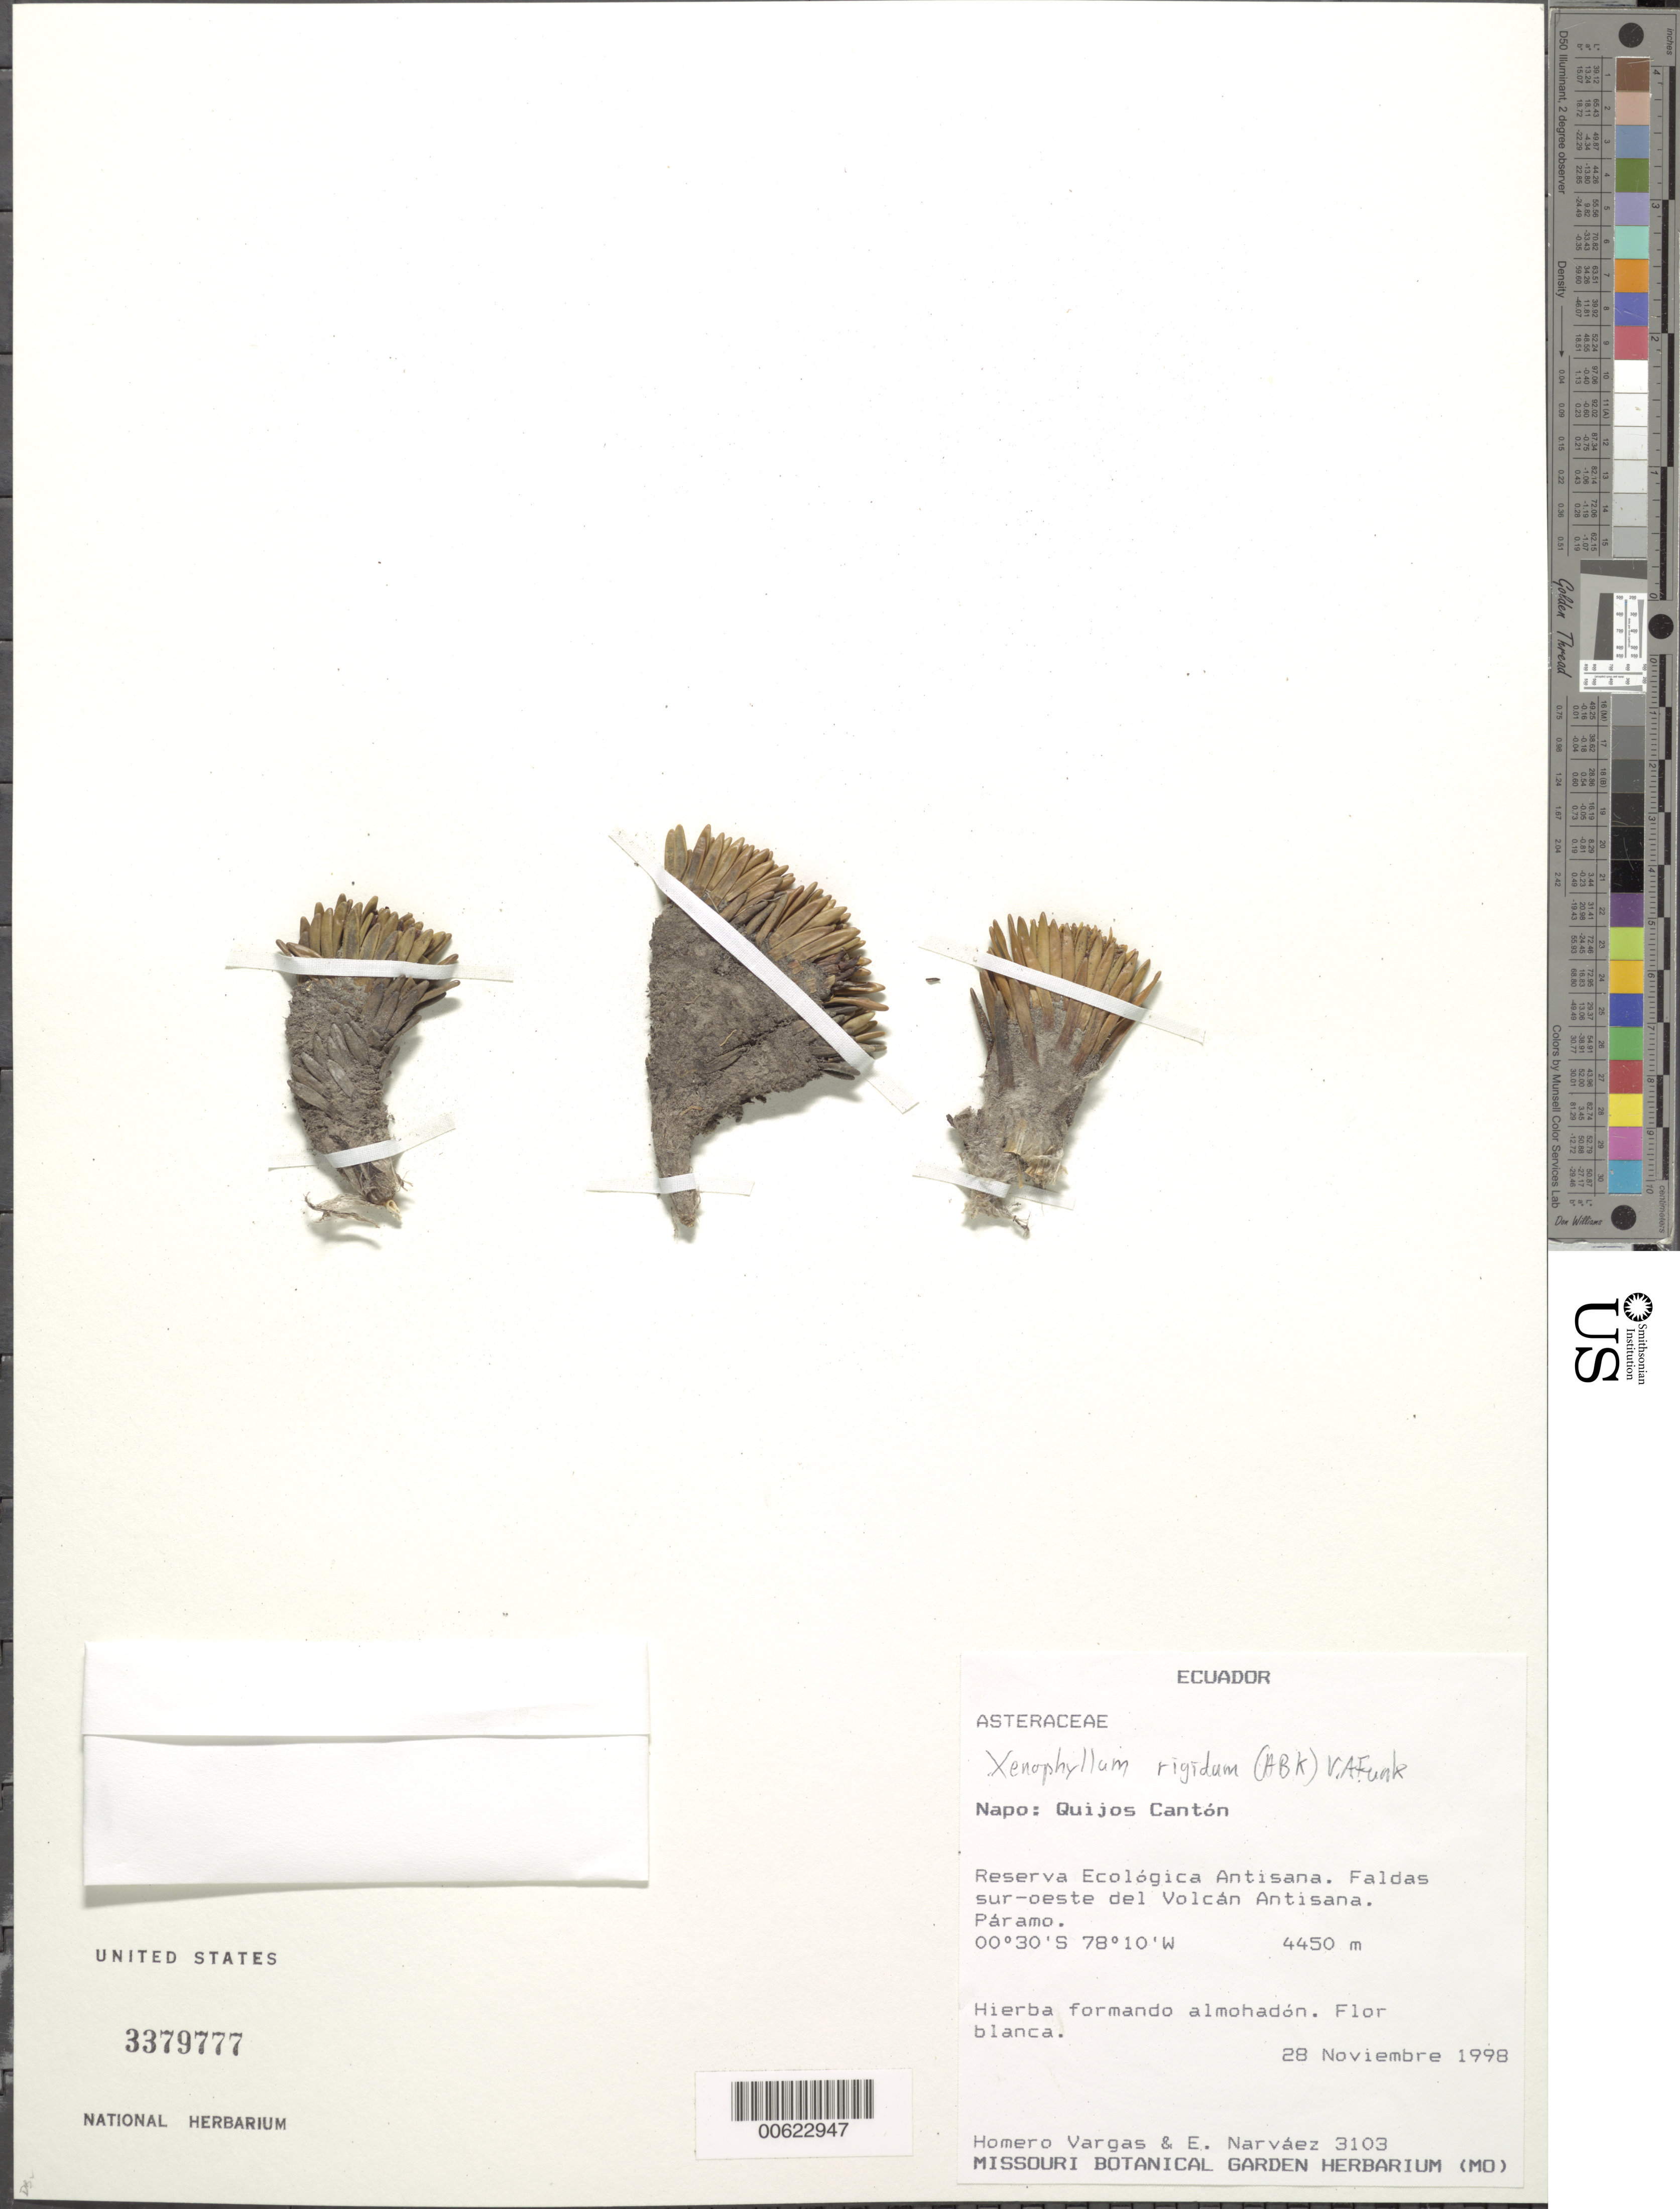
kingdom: Plantae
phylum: Tracheophyta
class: Magnoliopsida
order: Asterales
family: Asteraceae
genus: Xenophyllum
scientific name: Xenophyllum rigidum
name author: (Kunth) V.A. Funk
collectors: H. Vargas & E. Narváez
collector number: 3103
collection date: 1998-11-28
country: Ecuador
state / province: Napo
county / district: Quijos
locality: Reserva Ecologica Antisana. Faldas sur-oeste del Volcan Antisana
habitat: Paramo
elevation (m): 4450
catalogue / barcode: US 3379777